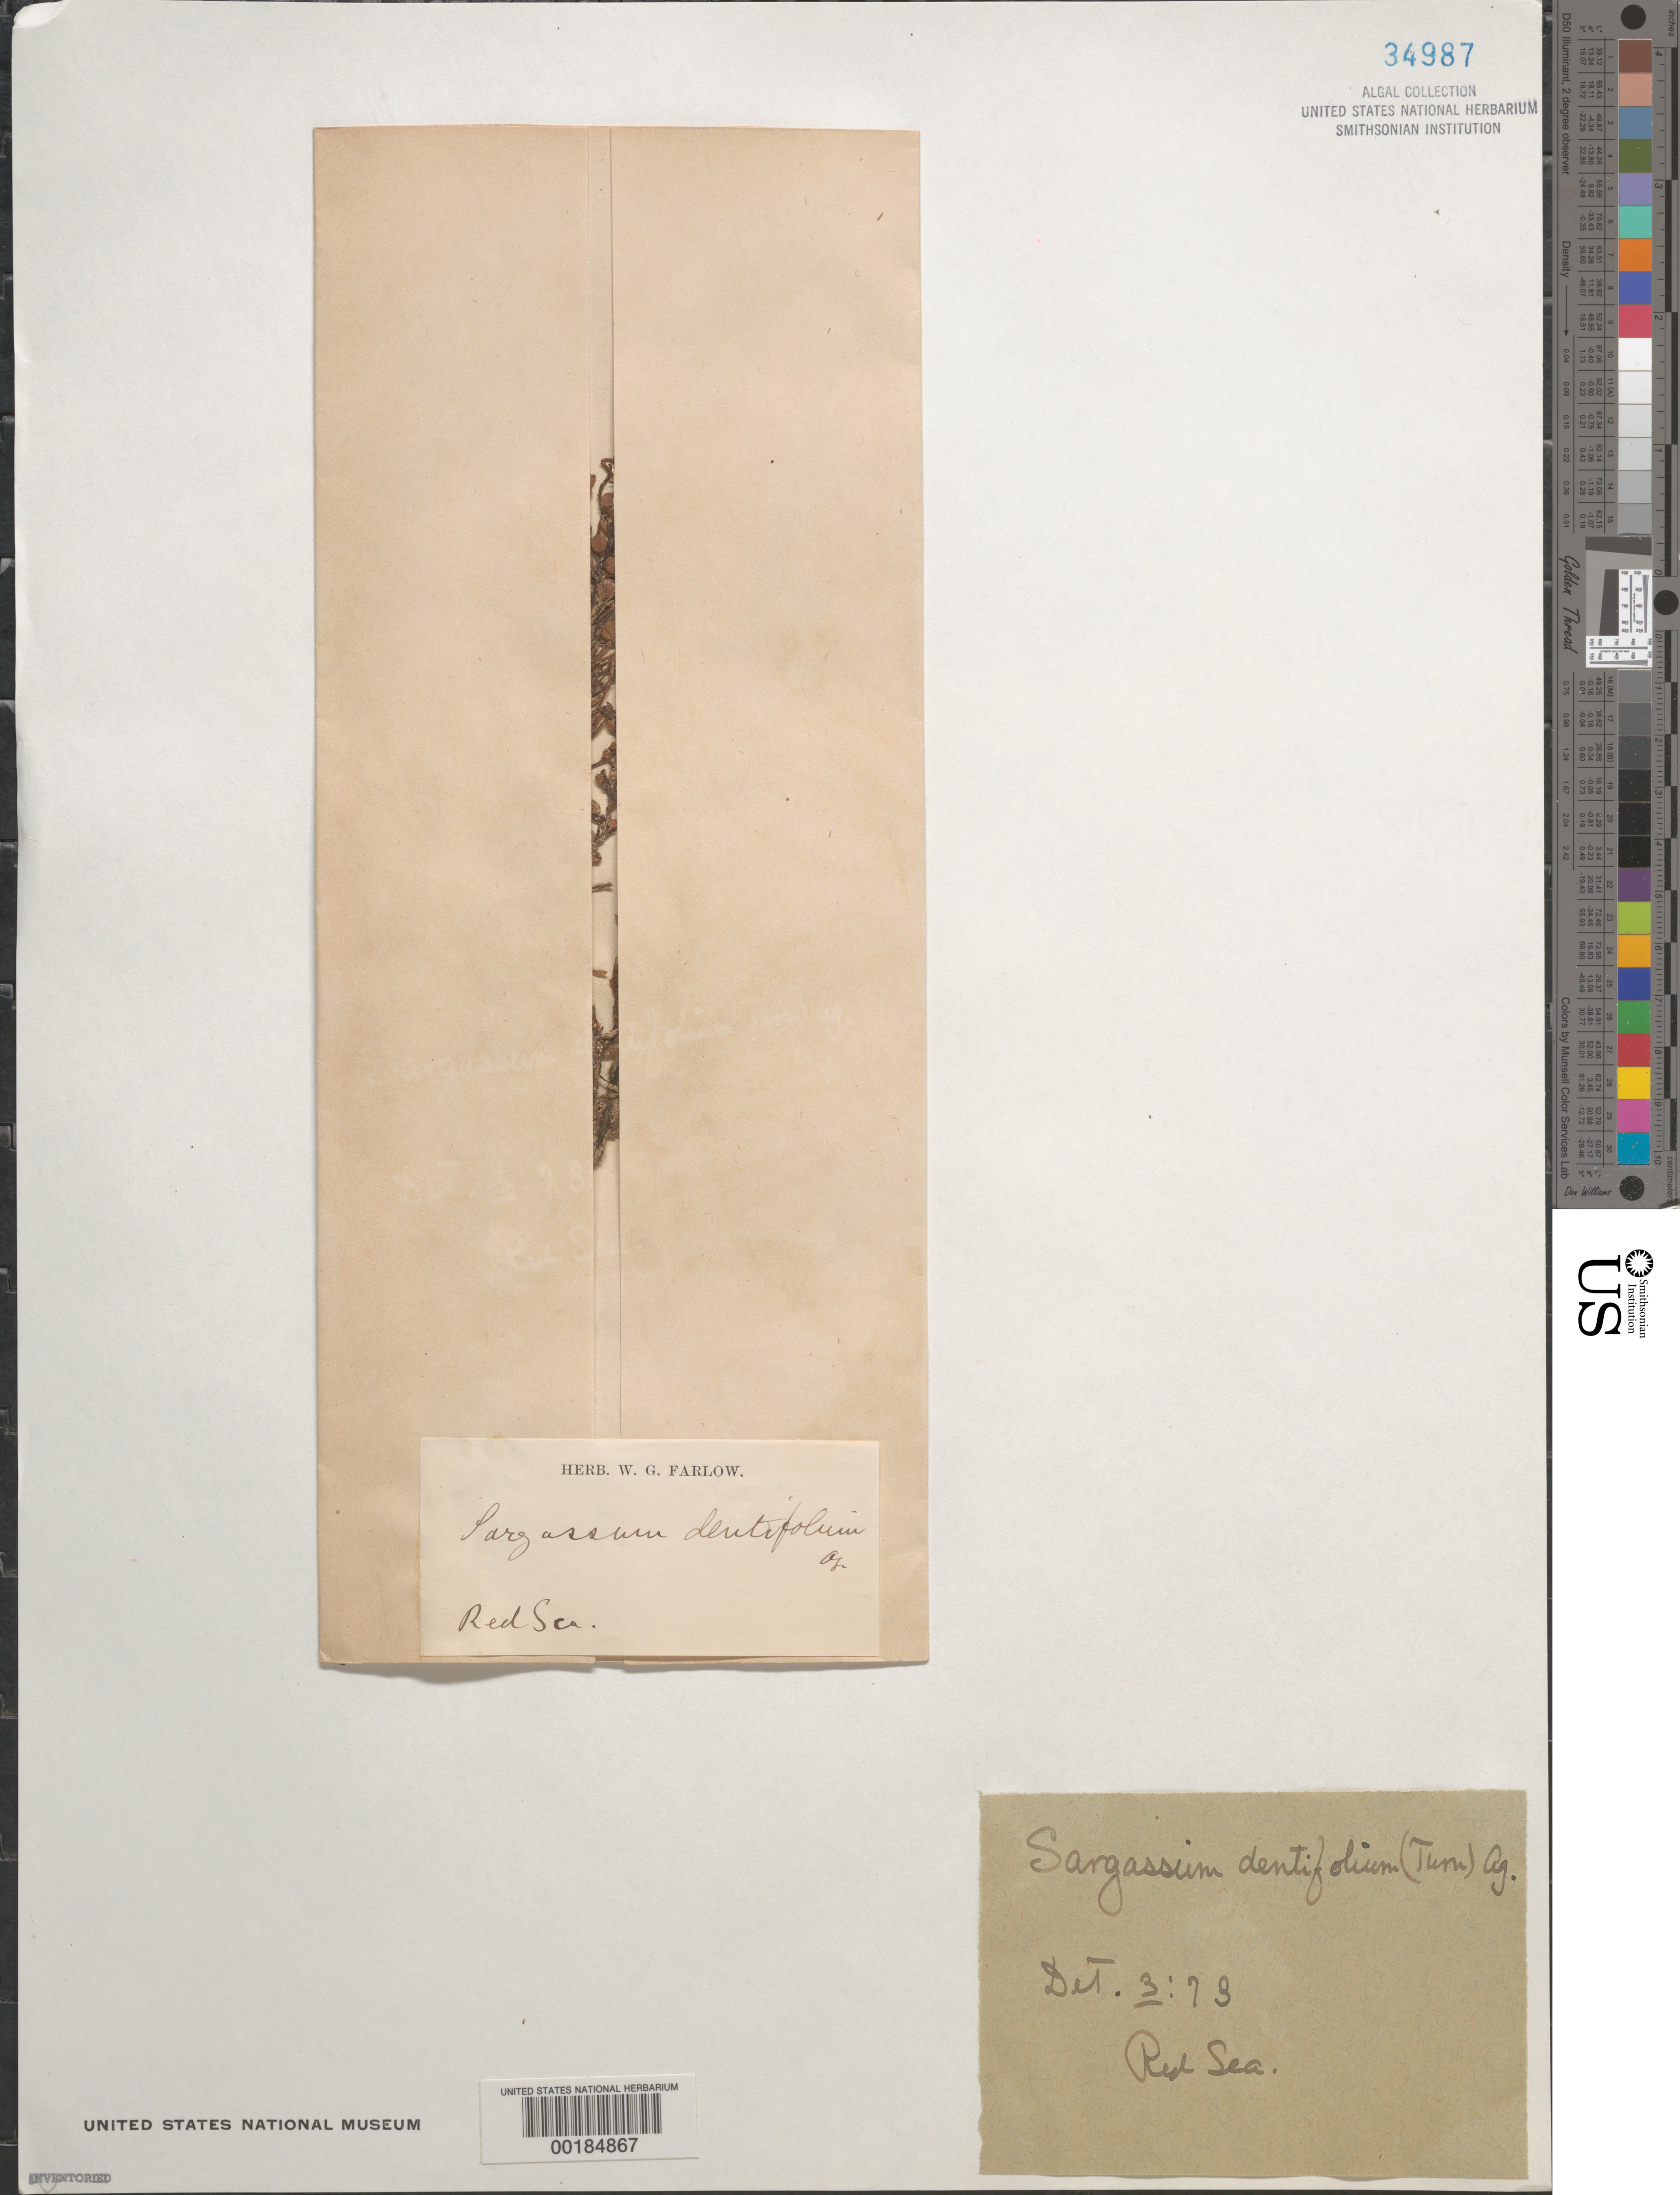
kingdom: Chromista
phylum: Ochrophyta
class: Phaeophyceae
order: Fucales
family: Sargassaceae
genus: Sargassum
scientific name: Sargassum dentifolium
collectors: W. Farlow (Herbarium)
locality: Red Sea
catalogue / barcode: US 34987